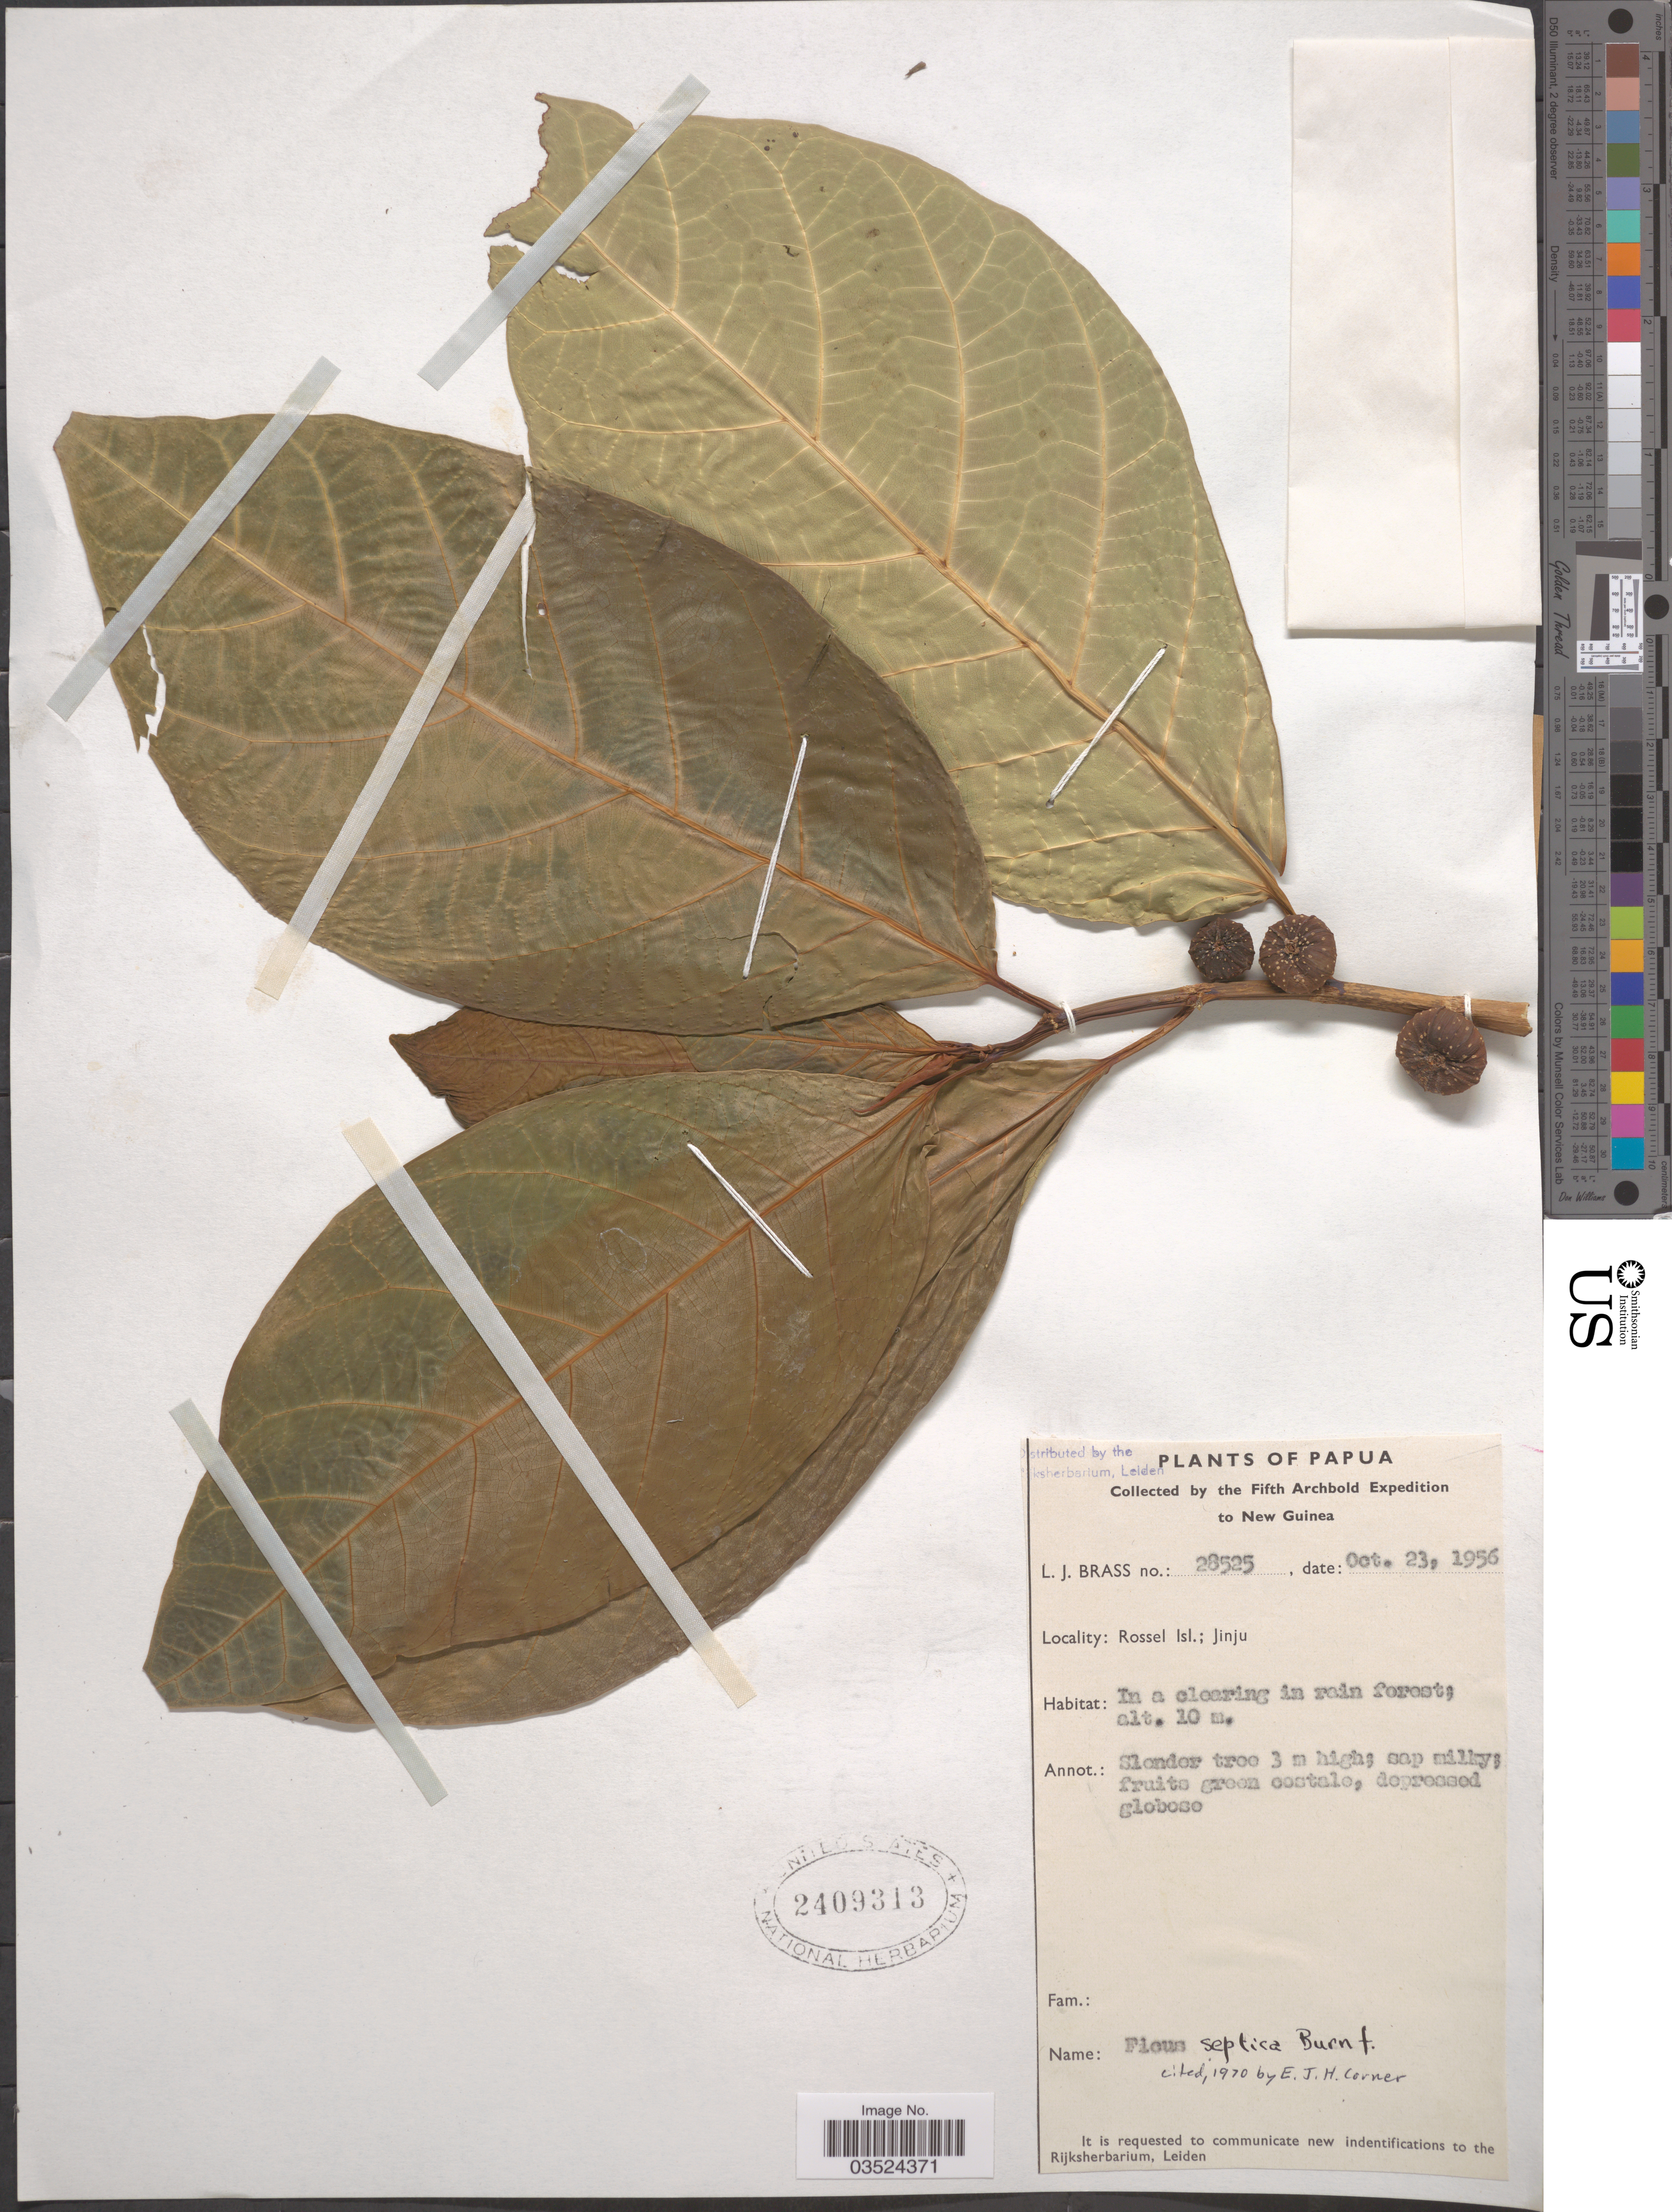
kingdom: Plantae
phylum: Tracheophyta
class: Magnoliopsida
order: Rosales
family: Moraceae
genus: Ficus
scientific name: Ficus septica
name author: Burm. f.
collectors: L. J. Brass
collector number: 28525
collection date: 1956-10-23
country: Papua New Guinea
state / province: Milne Bay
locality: Papua. New Guinea. Rossel Isl.; Jinju.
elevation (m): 10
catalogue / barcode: US 2409313